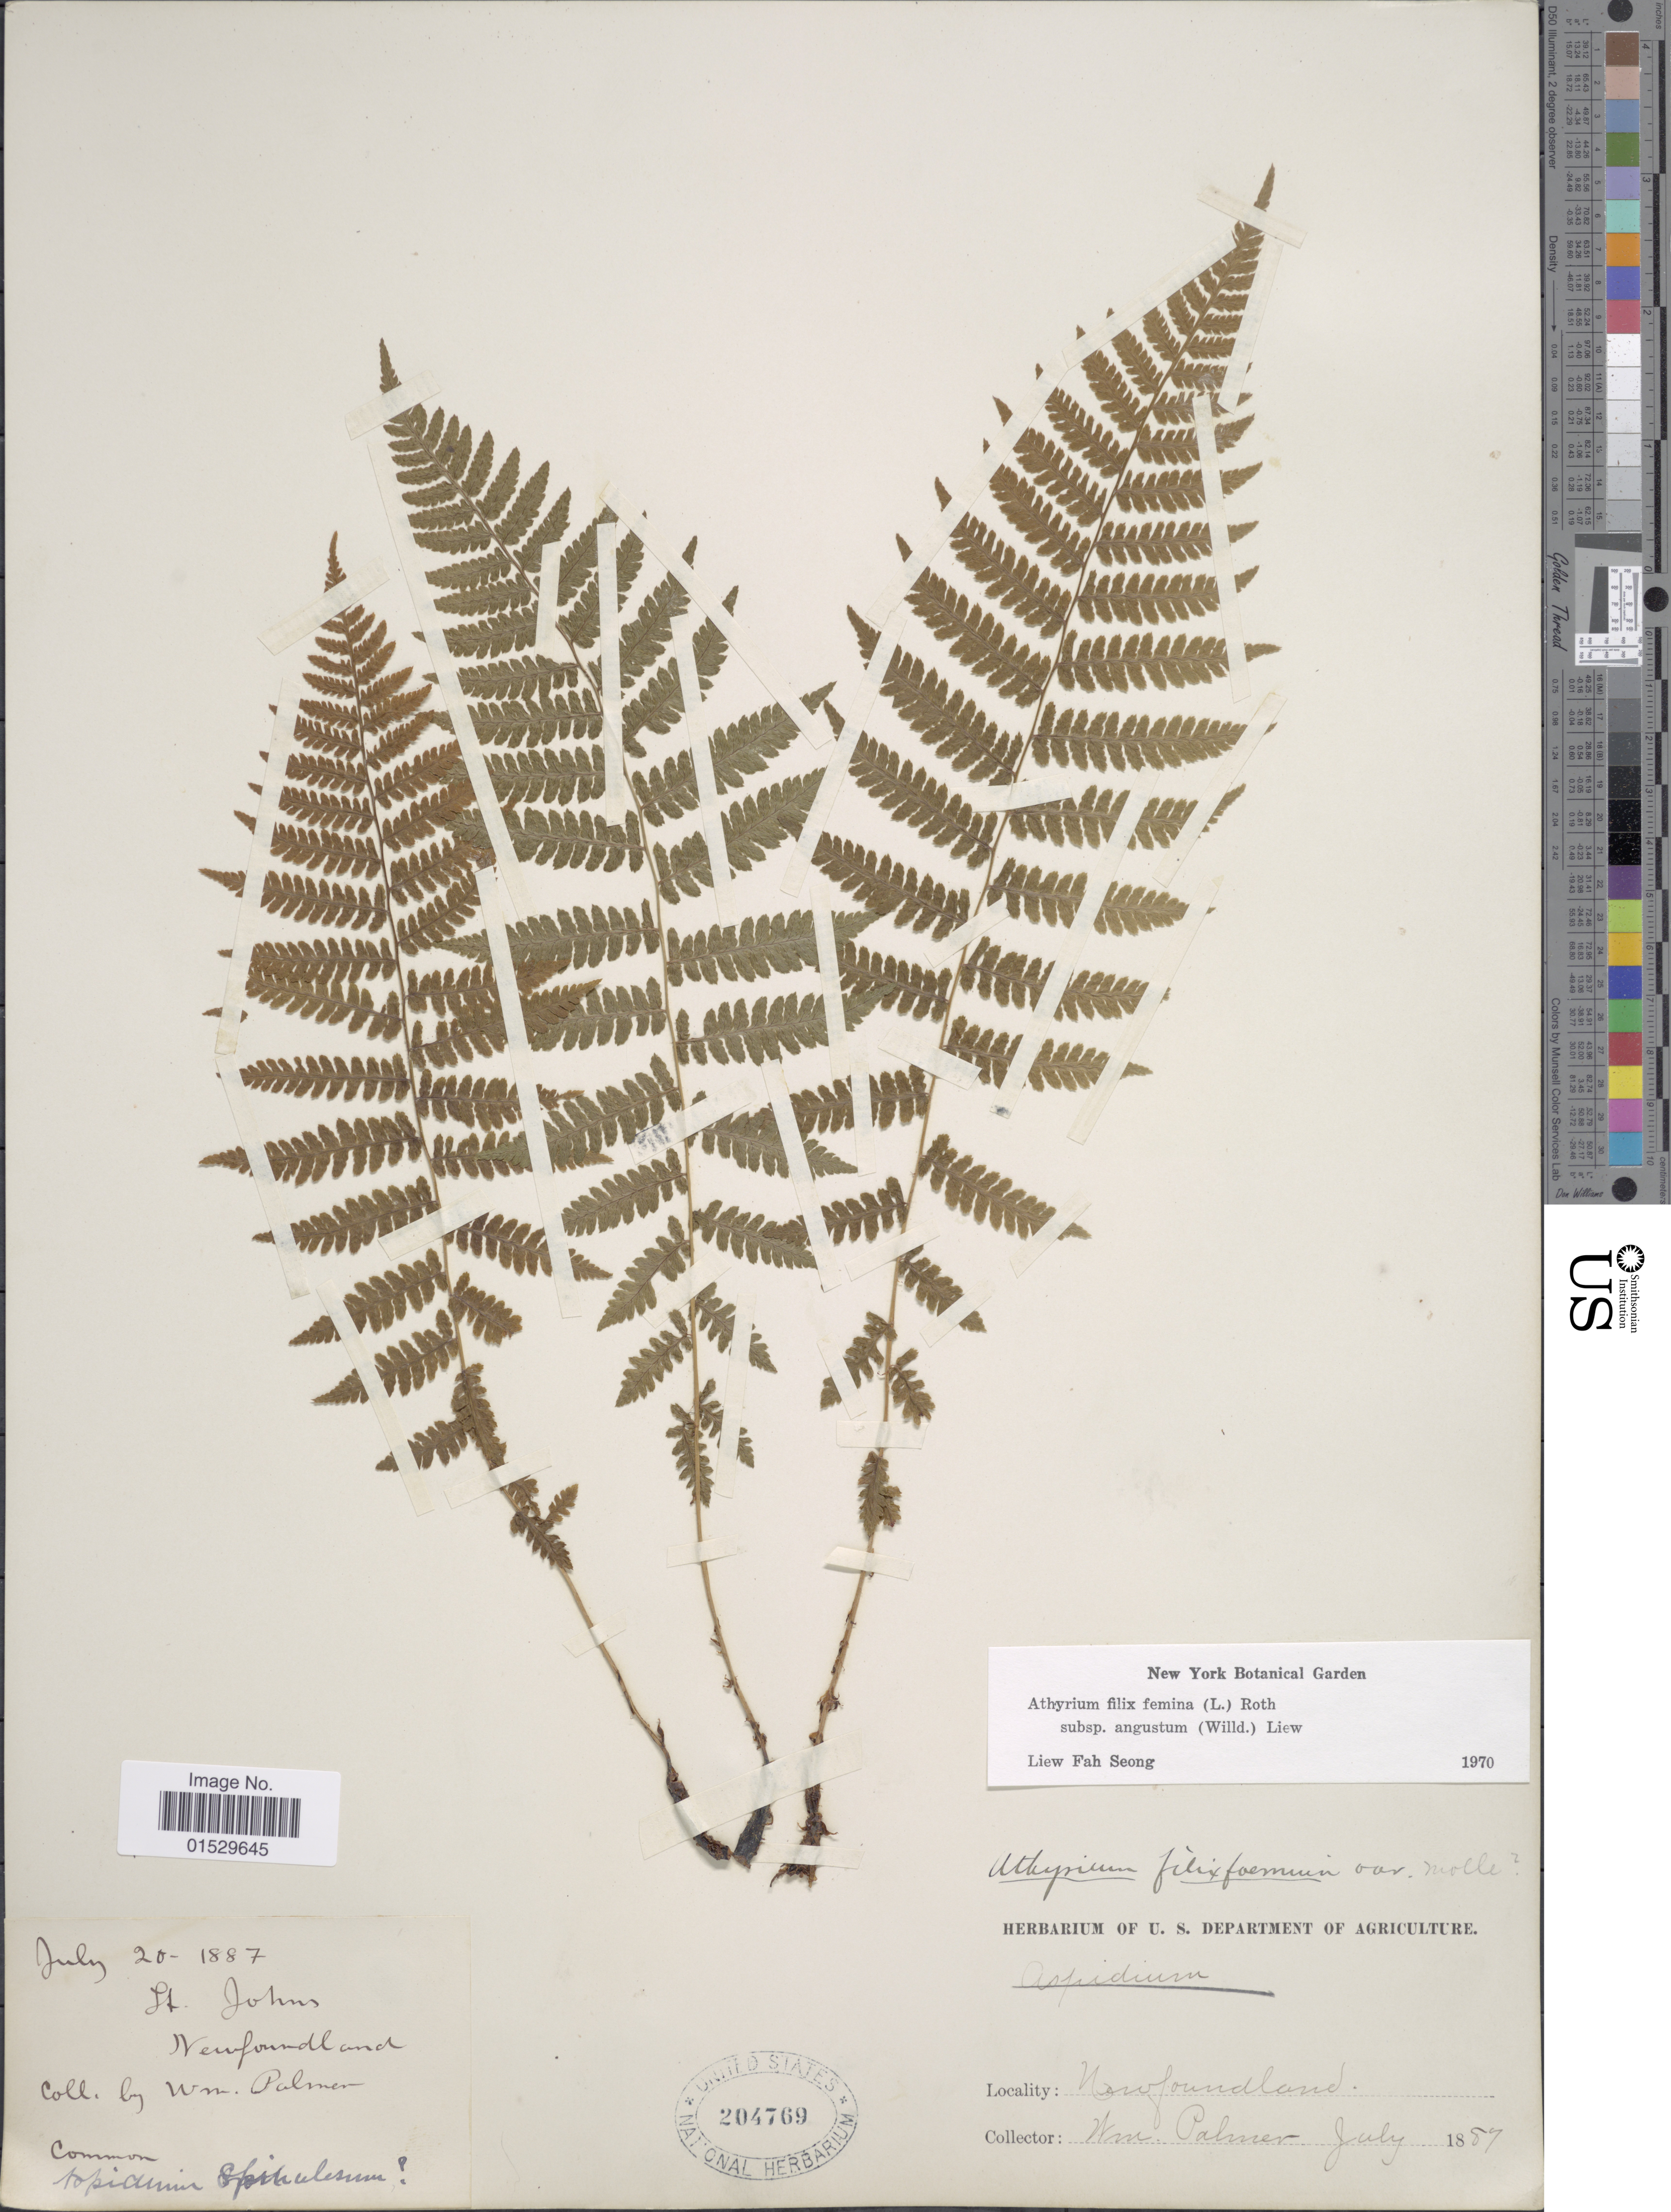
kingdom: Plantae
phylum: Tracheophyta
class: Polypodiopsida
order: Polypodiales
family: Athyriaceae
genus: Athyrium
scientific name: Athyrium filix-femina subsp. angustatum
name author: (Willd.) R.T. Clausen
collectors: W. Palmer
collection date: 1887-07-20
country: Canada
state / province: Newfoundland and Labrador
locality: St. Johns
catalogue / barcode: US 204769